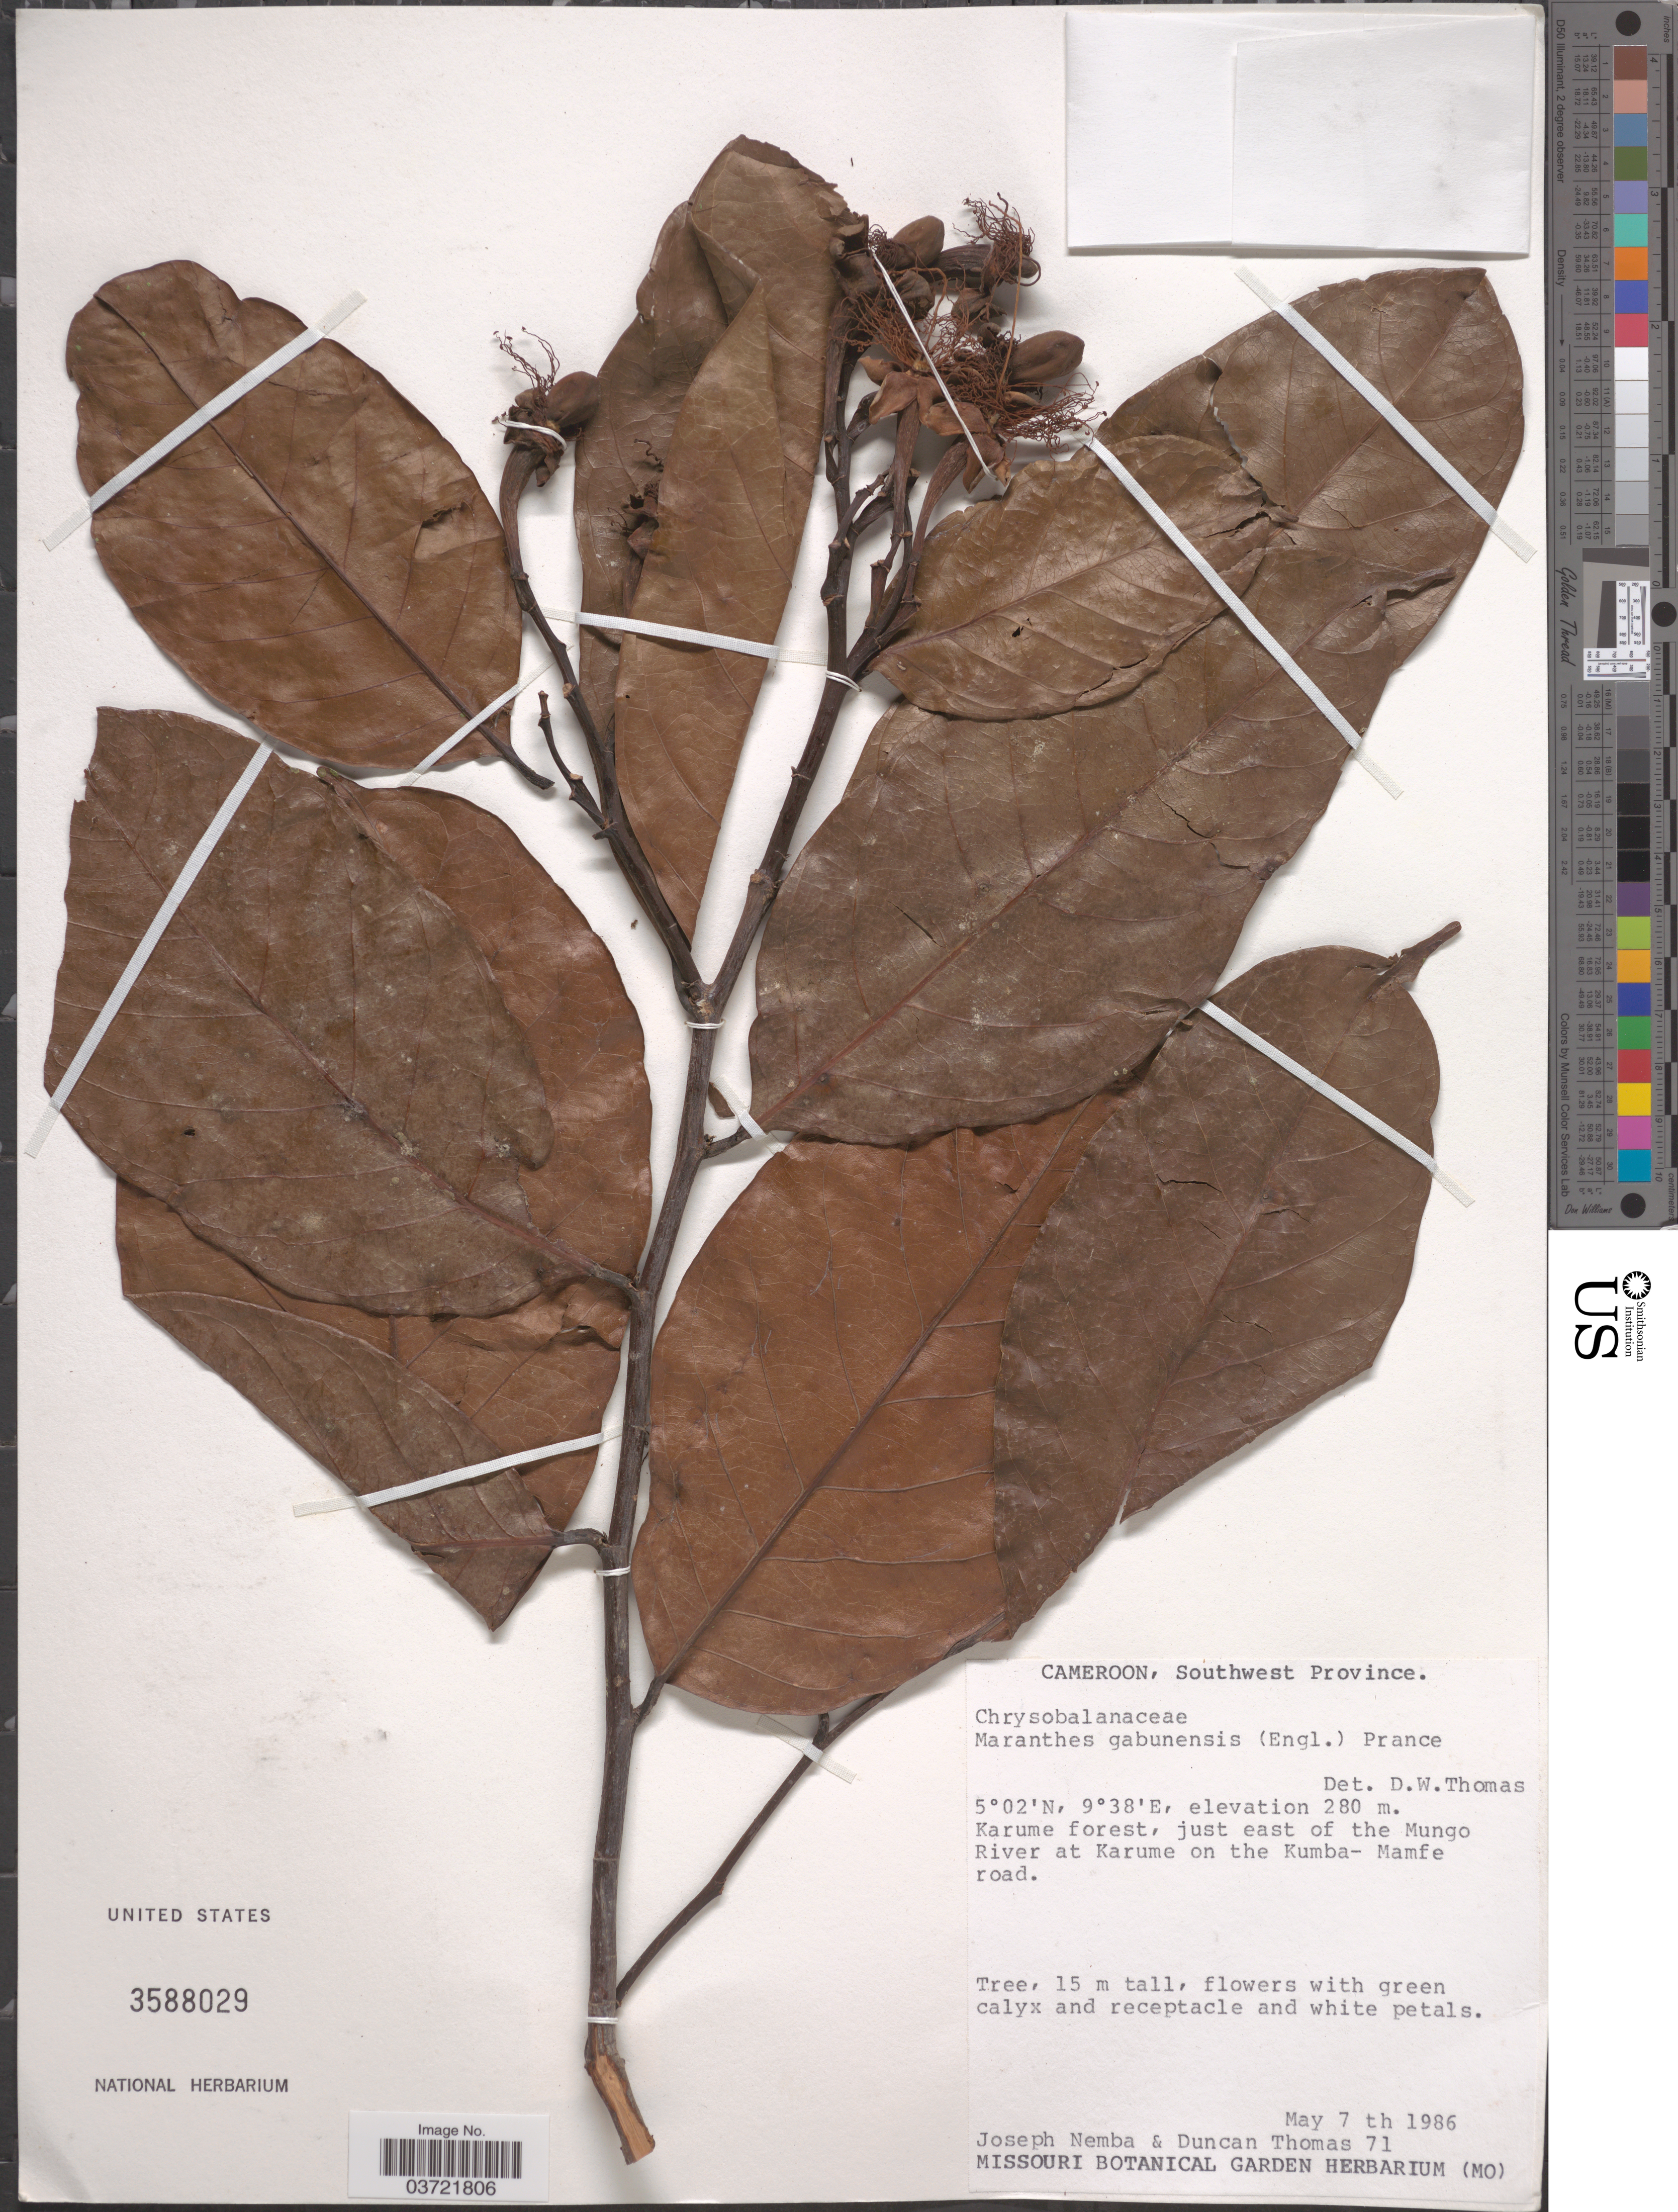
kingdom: Plantae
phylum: Tracheophyta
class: Magnoliopsida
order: Malpighiales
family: Chrysobalanaceae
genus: Maranthes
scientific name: Maranthes gabunensis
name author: (Engl.) Prance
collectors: J. Nemba & D. W. Thomas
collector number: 71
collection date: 1986-05-07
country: Cameroon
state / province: Sud-Ouest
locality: Southwest Province. Karume forest, just east of the Mungo River at Karume on the Kumba - Mamfe road.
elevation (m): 280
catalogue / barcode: US 3588029